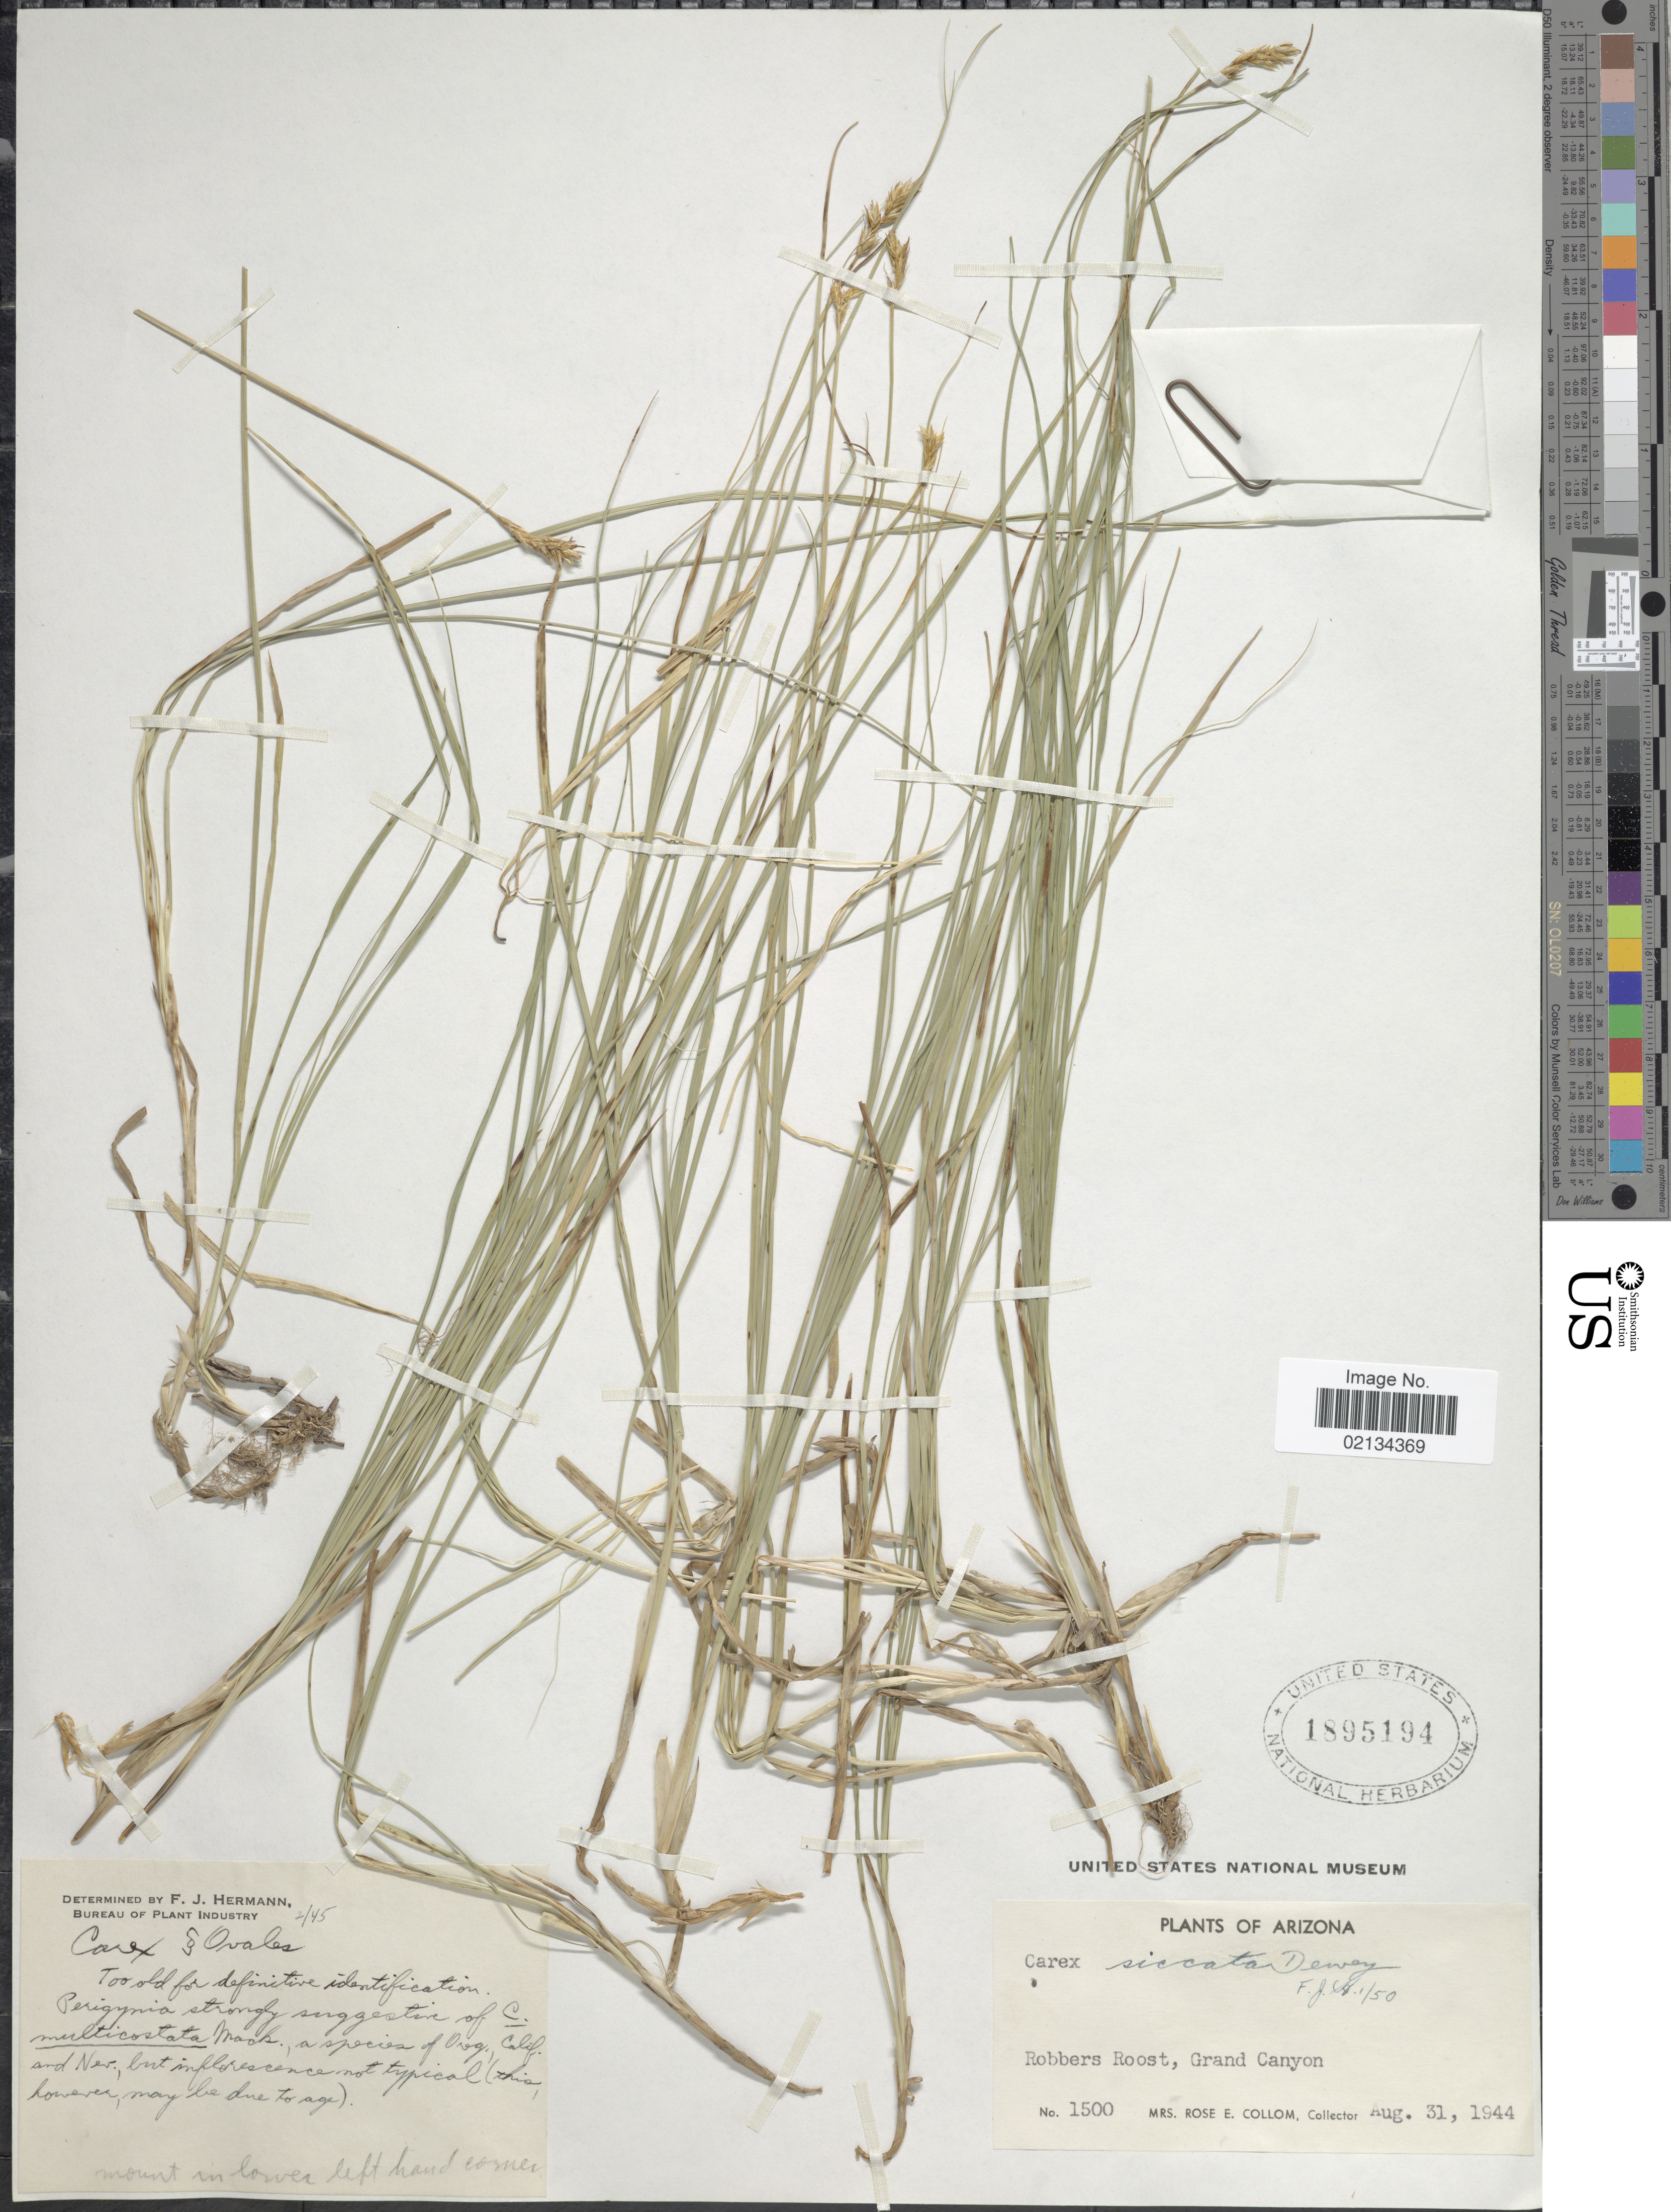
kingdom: Plantae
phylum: Tracheophyta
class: Liliopsida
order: Poales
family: Cyperaceae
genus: Carex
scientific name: Carex siccata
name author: Dewey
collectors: R. E. Collom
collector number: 1500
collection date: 1944-08-31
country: United States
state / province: Arizona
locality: Robbers Roost, Grand Canyon.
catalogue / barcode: US 1895194